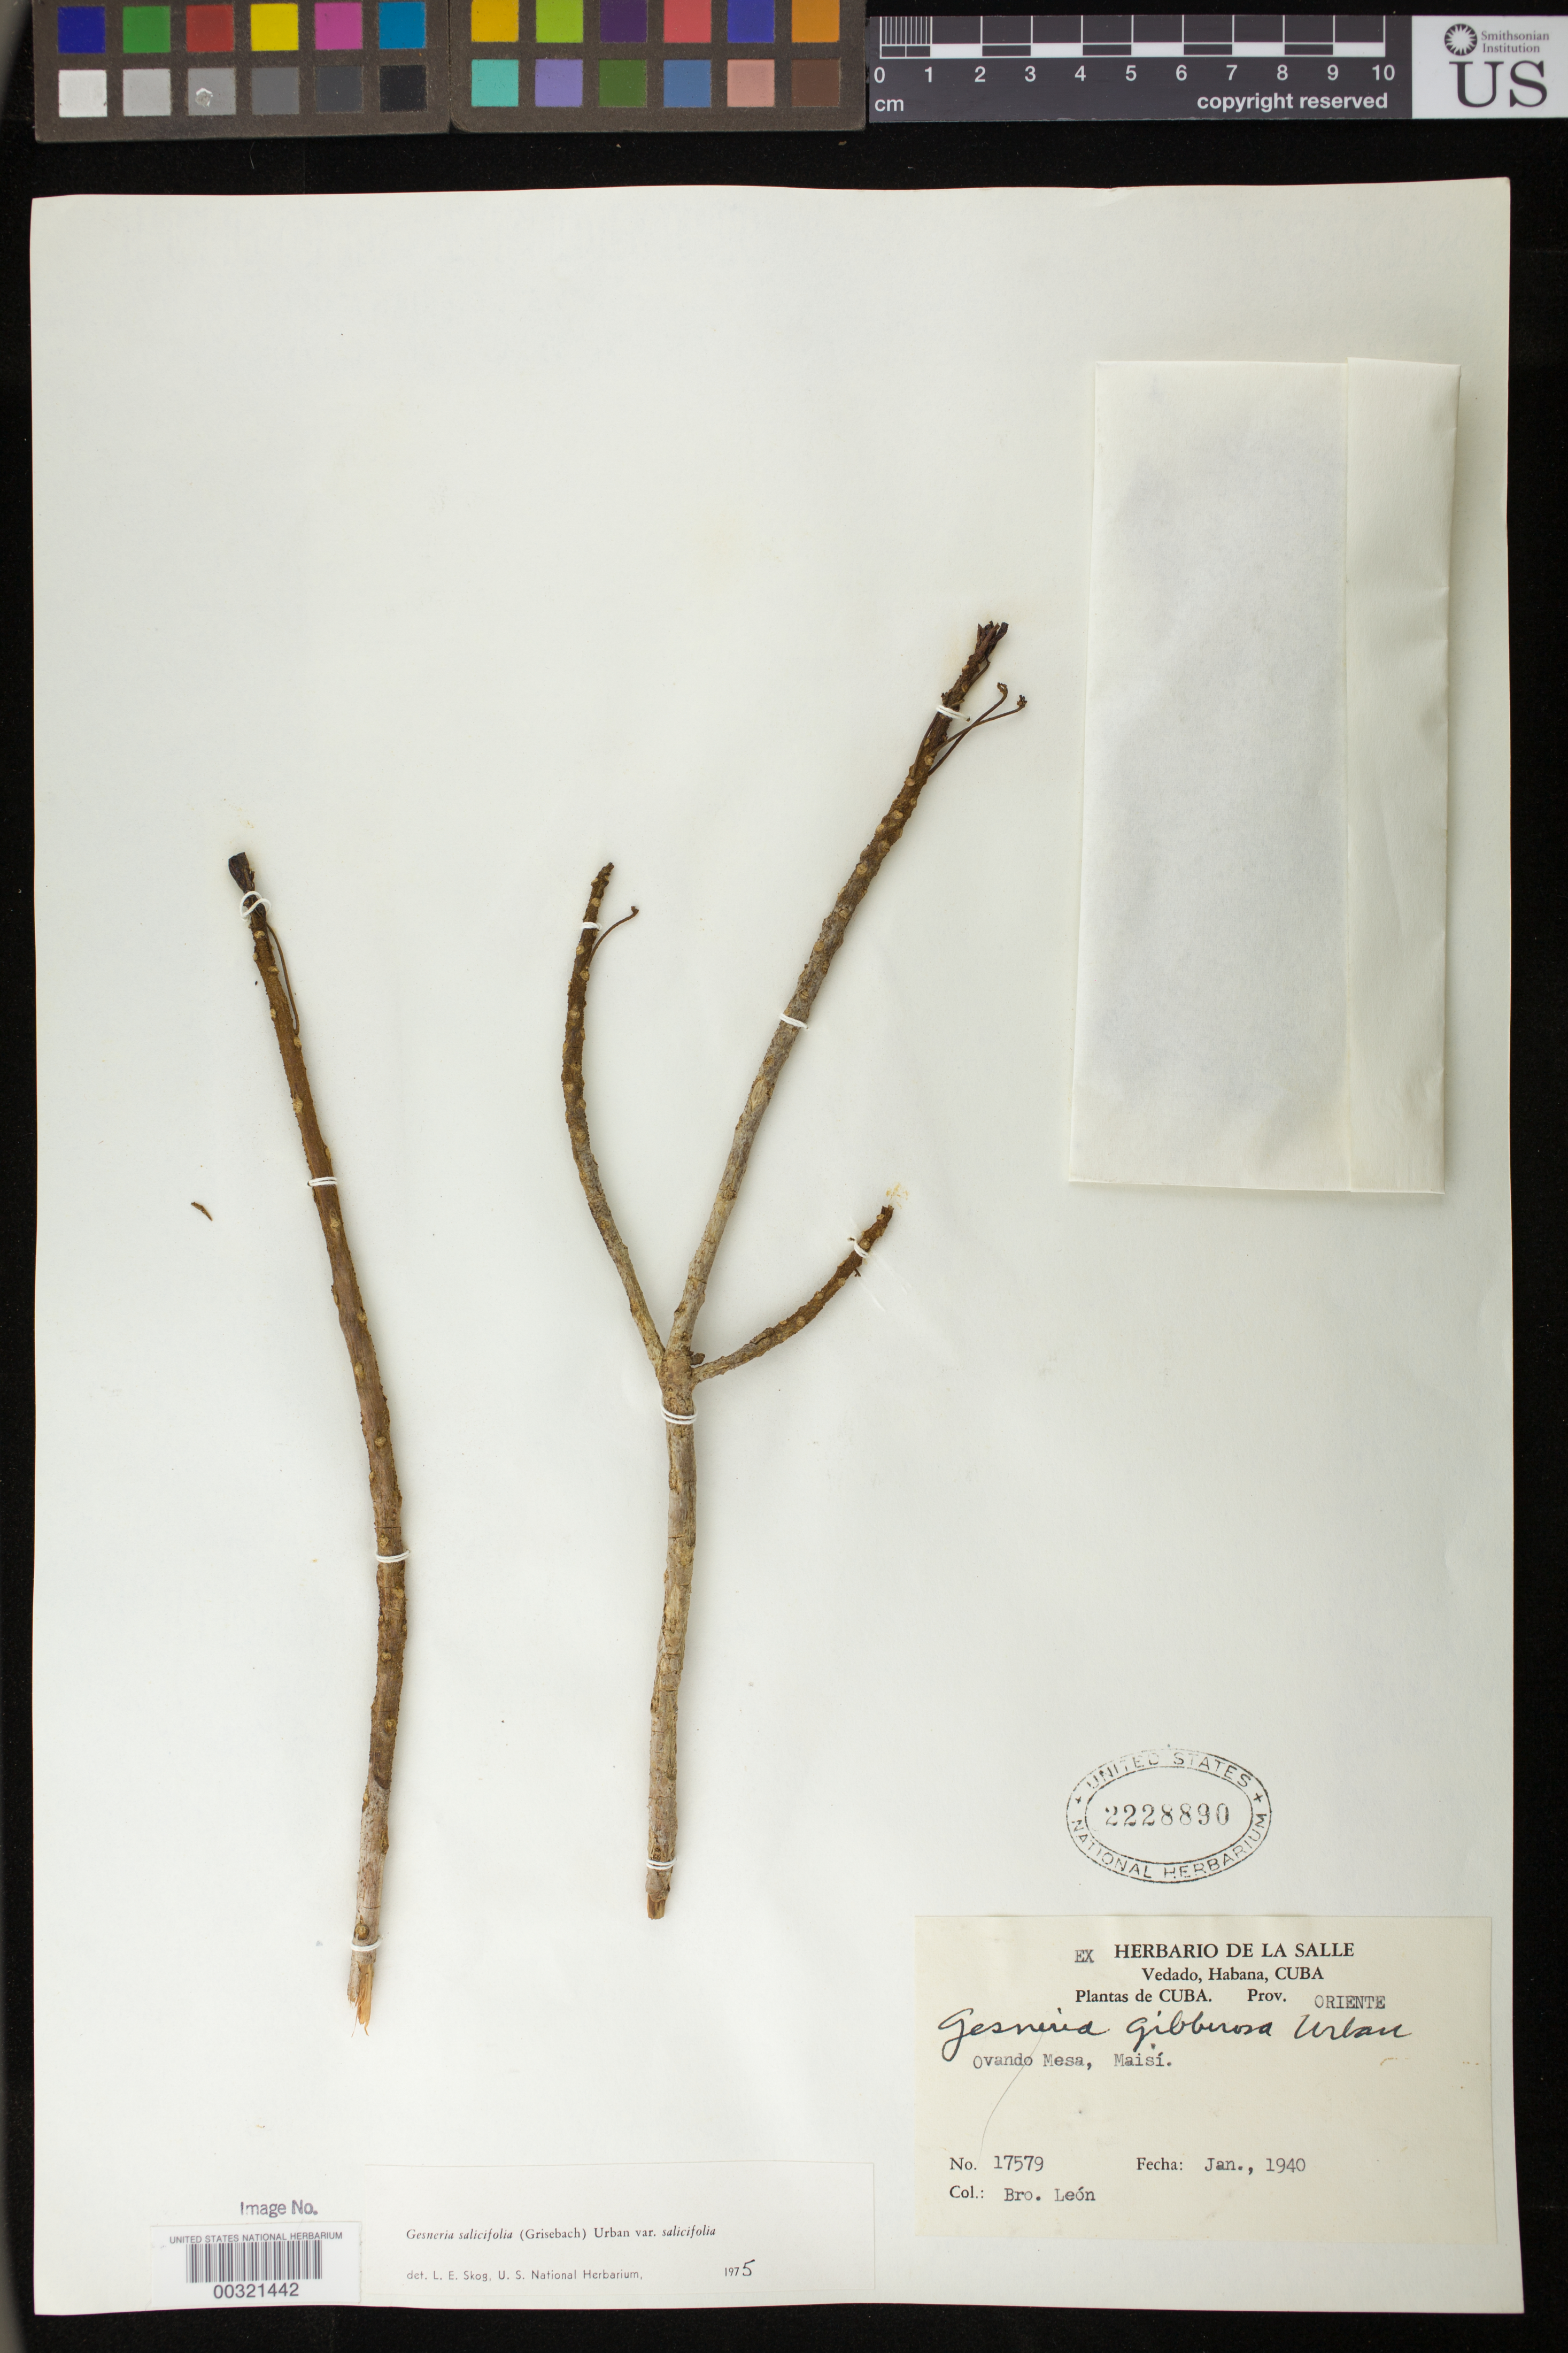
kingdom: Plantae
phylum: Tracheophyta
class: Magnoliopsida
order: Lamiales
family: Gesneriaceae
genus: Gesneria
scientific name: Gesneria salicifolia var. salicifolia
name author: (Griseb.) Urb.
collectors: F. Leon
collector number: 17579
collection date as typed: Jan 1940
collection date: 1940-01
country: Cuba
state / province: Oriente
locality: Ovando Mesa, Maisí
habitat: Sobre farrallones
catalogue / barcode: US 2228890